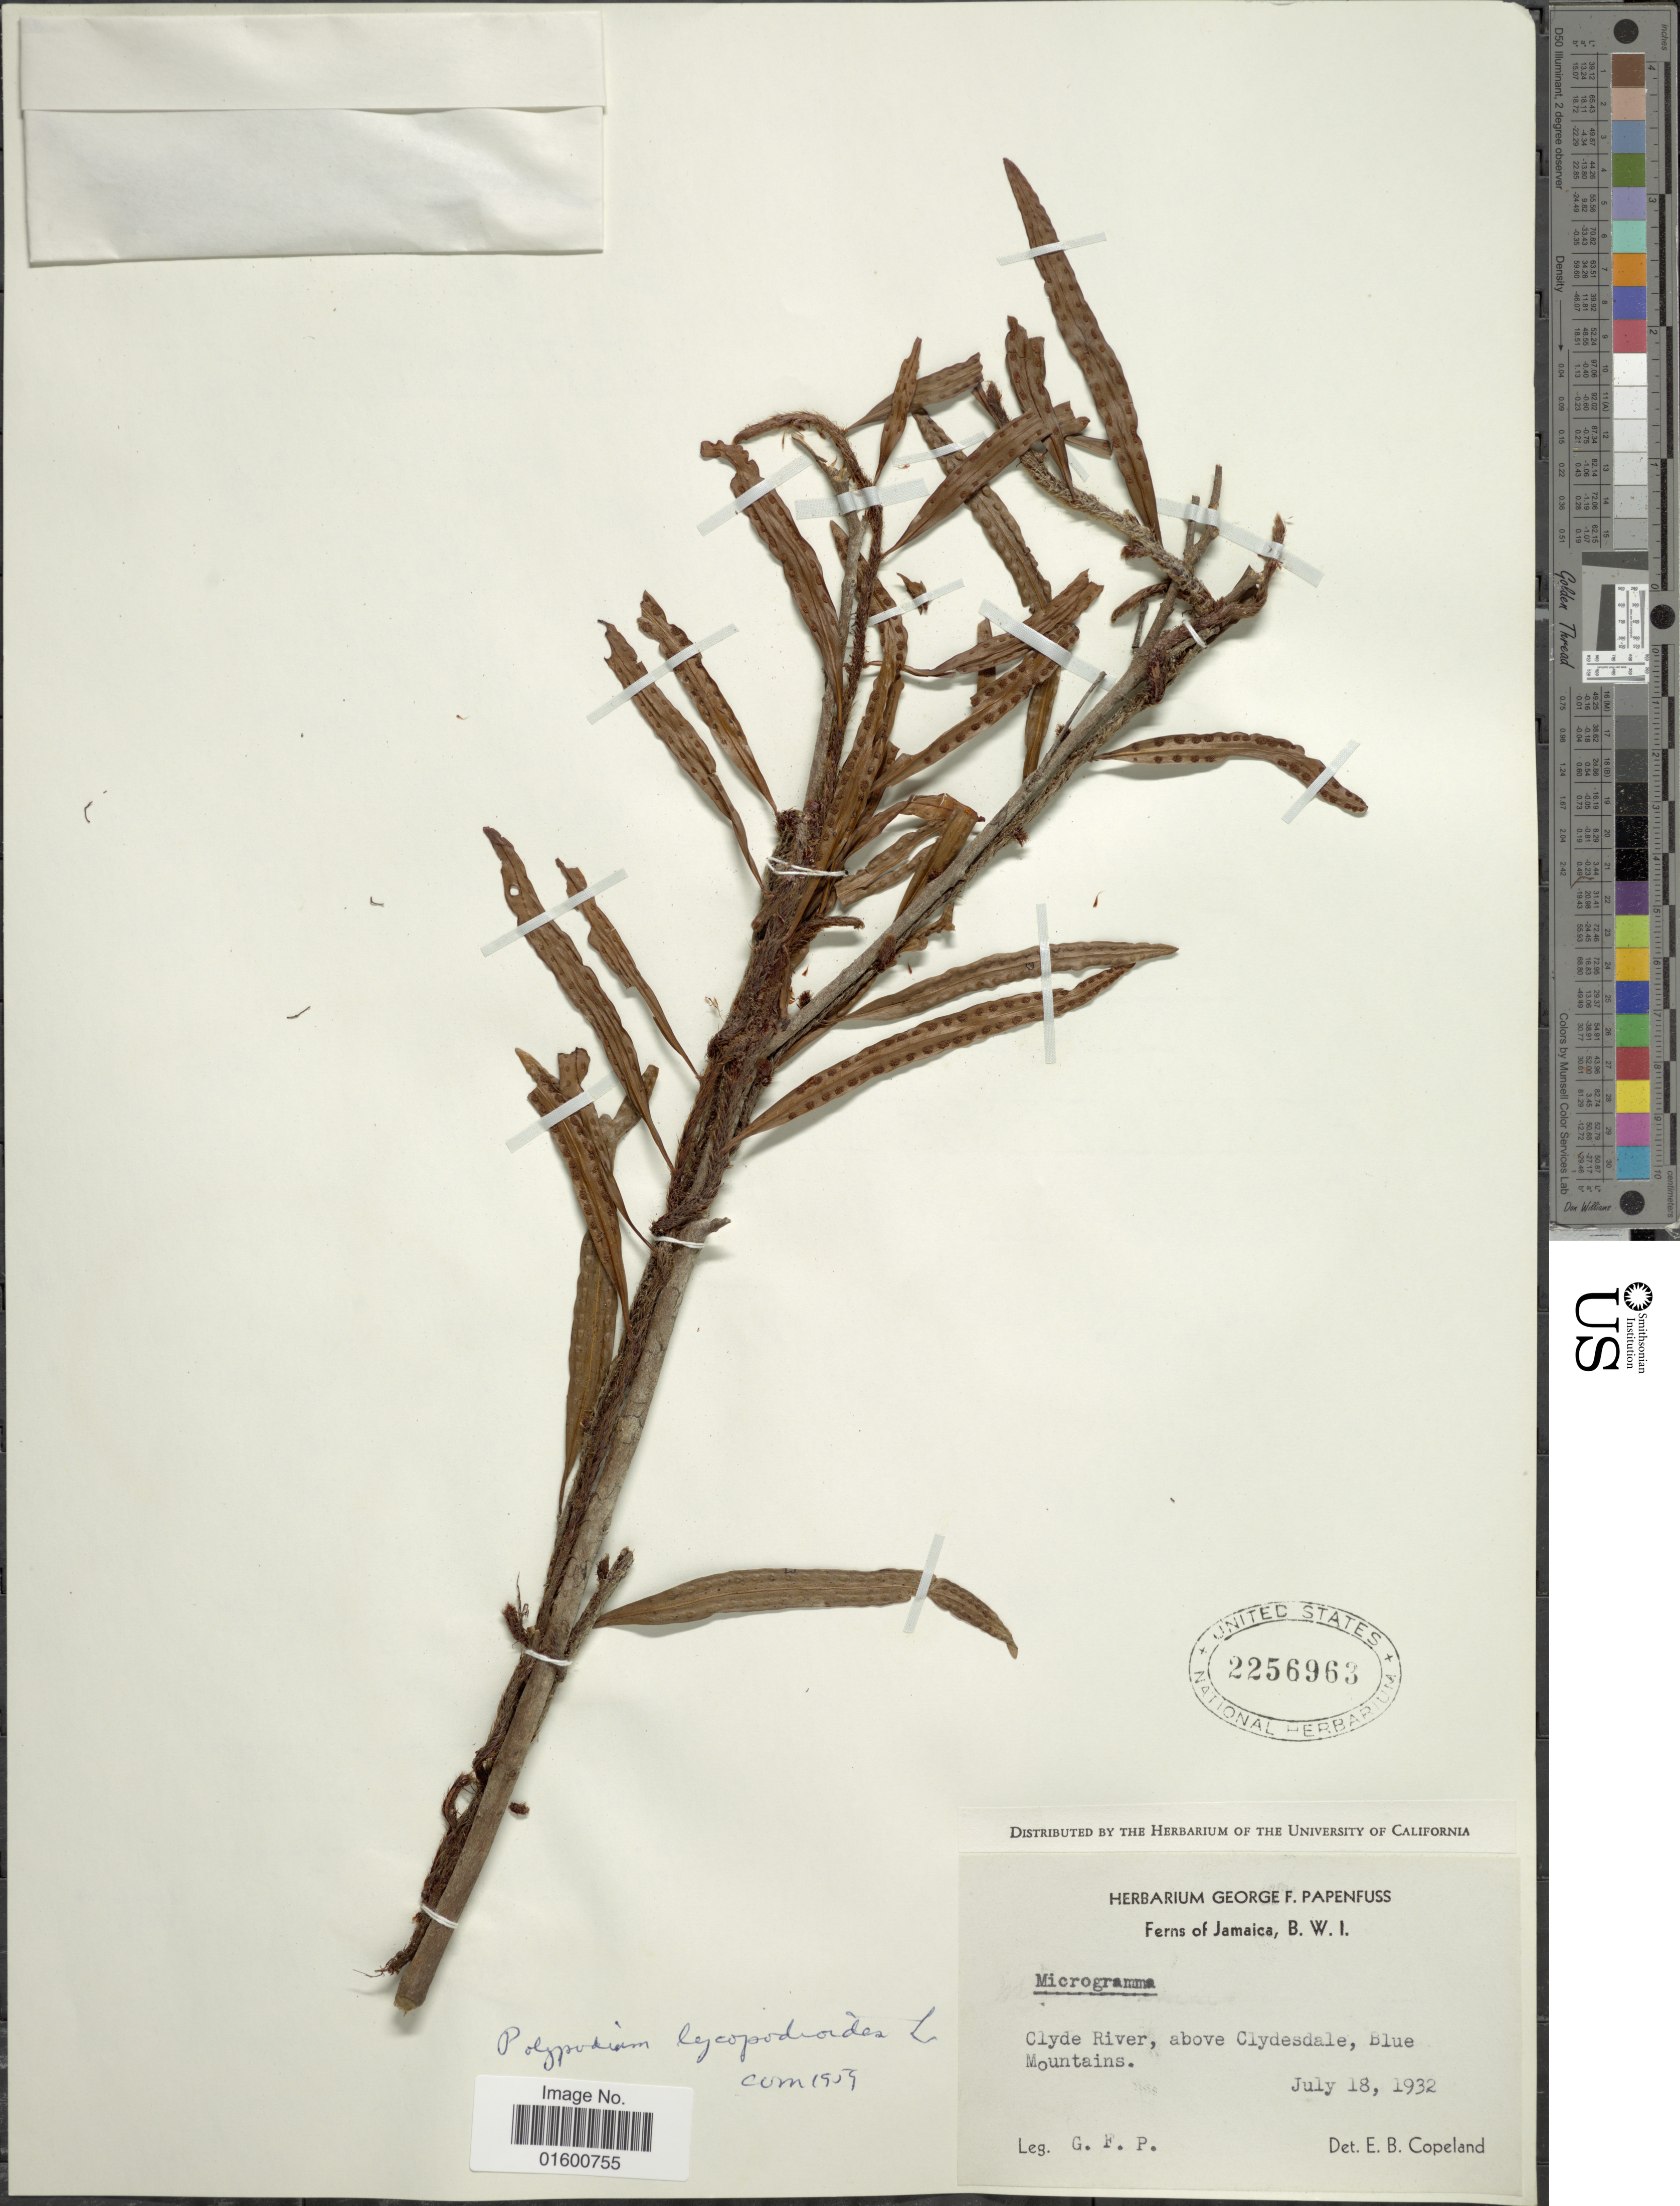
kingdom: Plantae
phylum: Tracheophyta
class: Polypodiopsida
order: Polypodiales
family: Polypodiaceae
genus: Microgramma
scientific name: Microgramma lycopodioides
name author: (L.) Copel.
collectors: G. Papenfuss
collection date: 1932-07-18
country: Jamaica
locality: Jamaica, B. W. I., Clyde River, above Clydesdale, Blue Mountains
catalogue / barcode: US 2256963